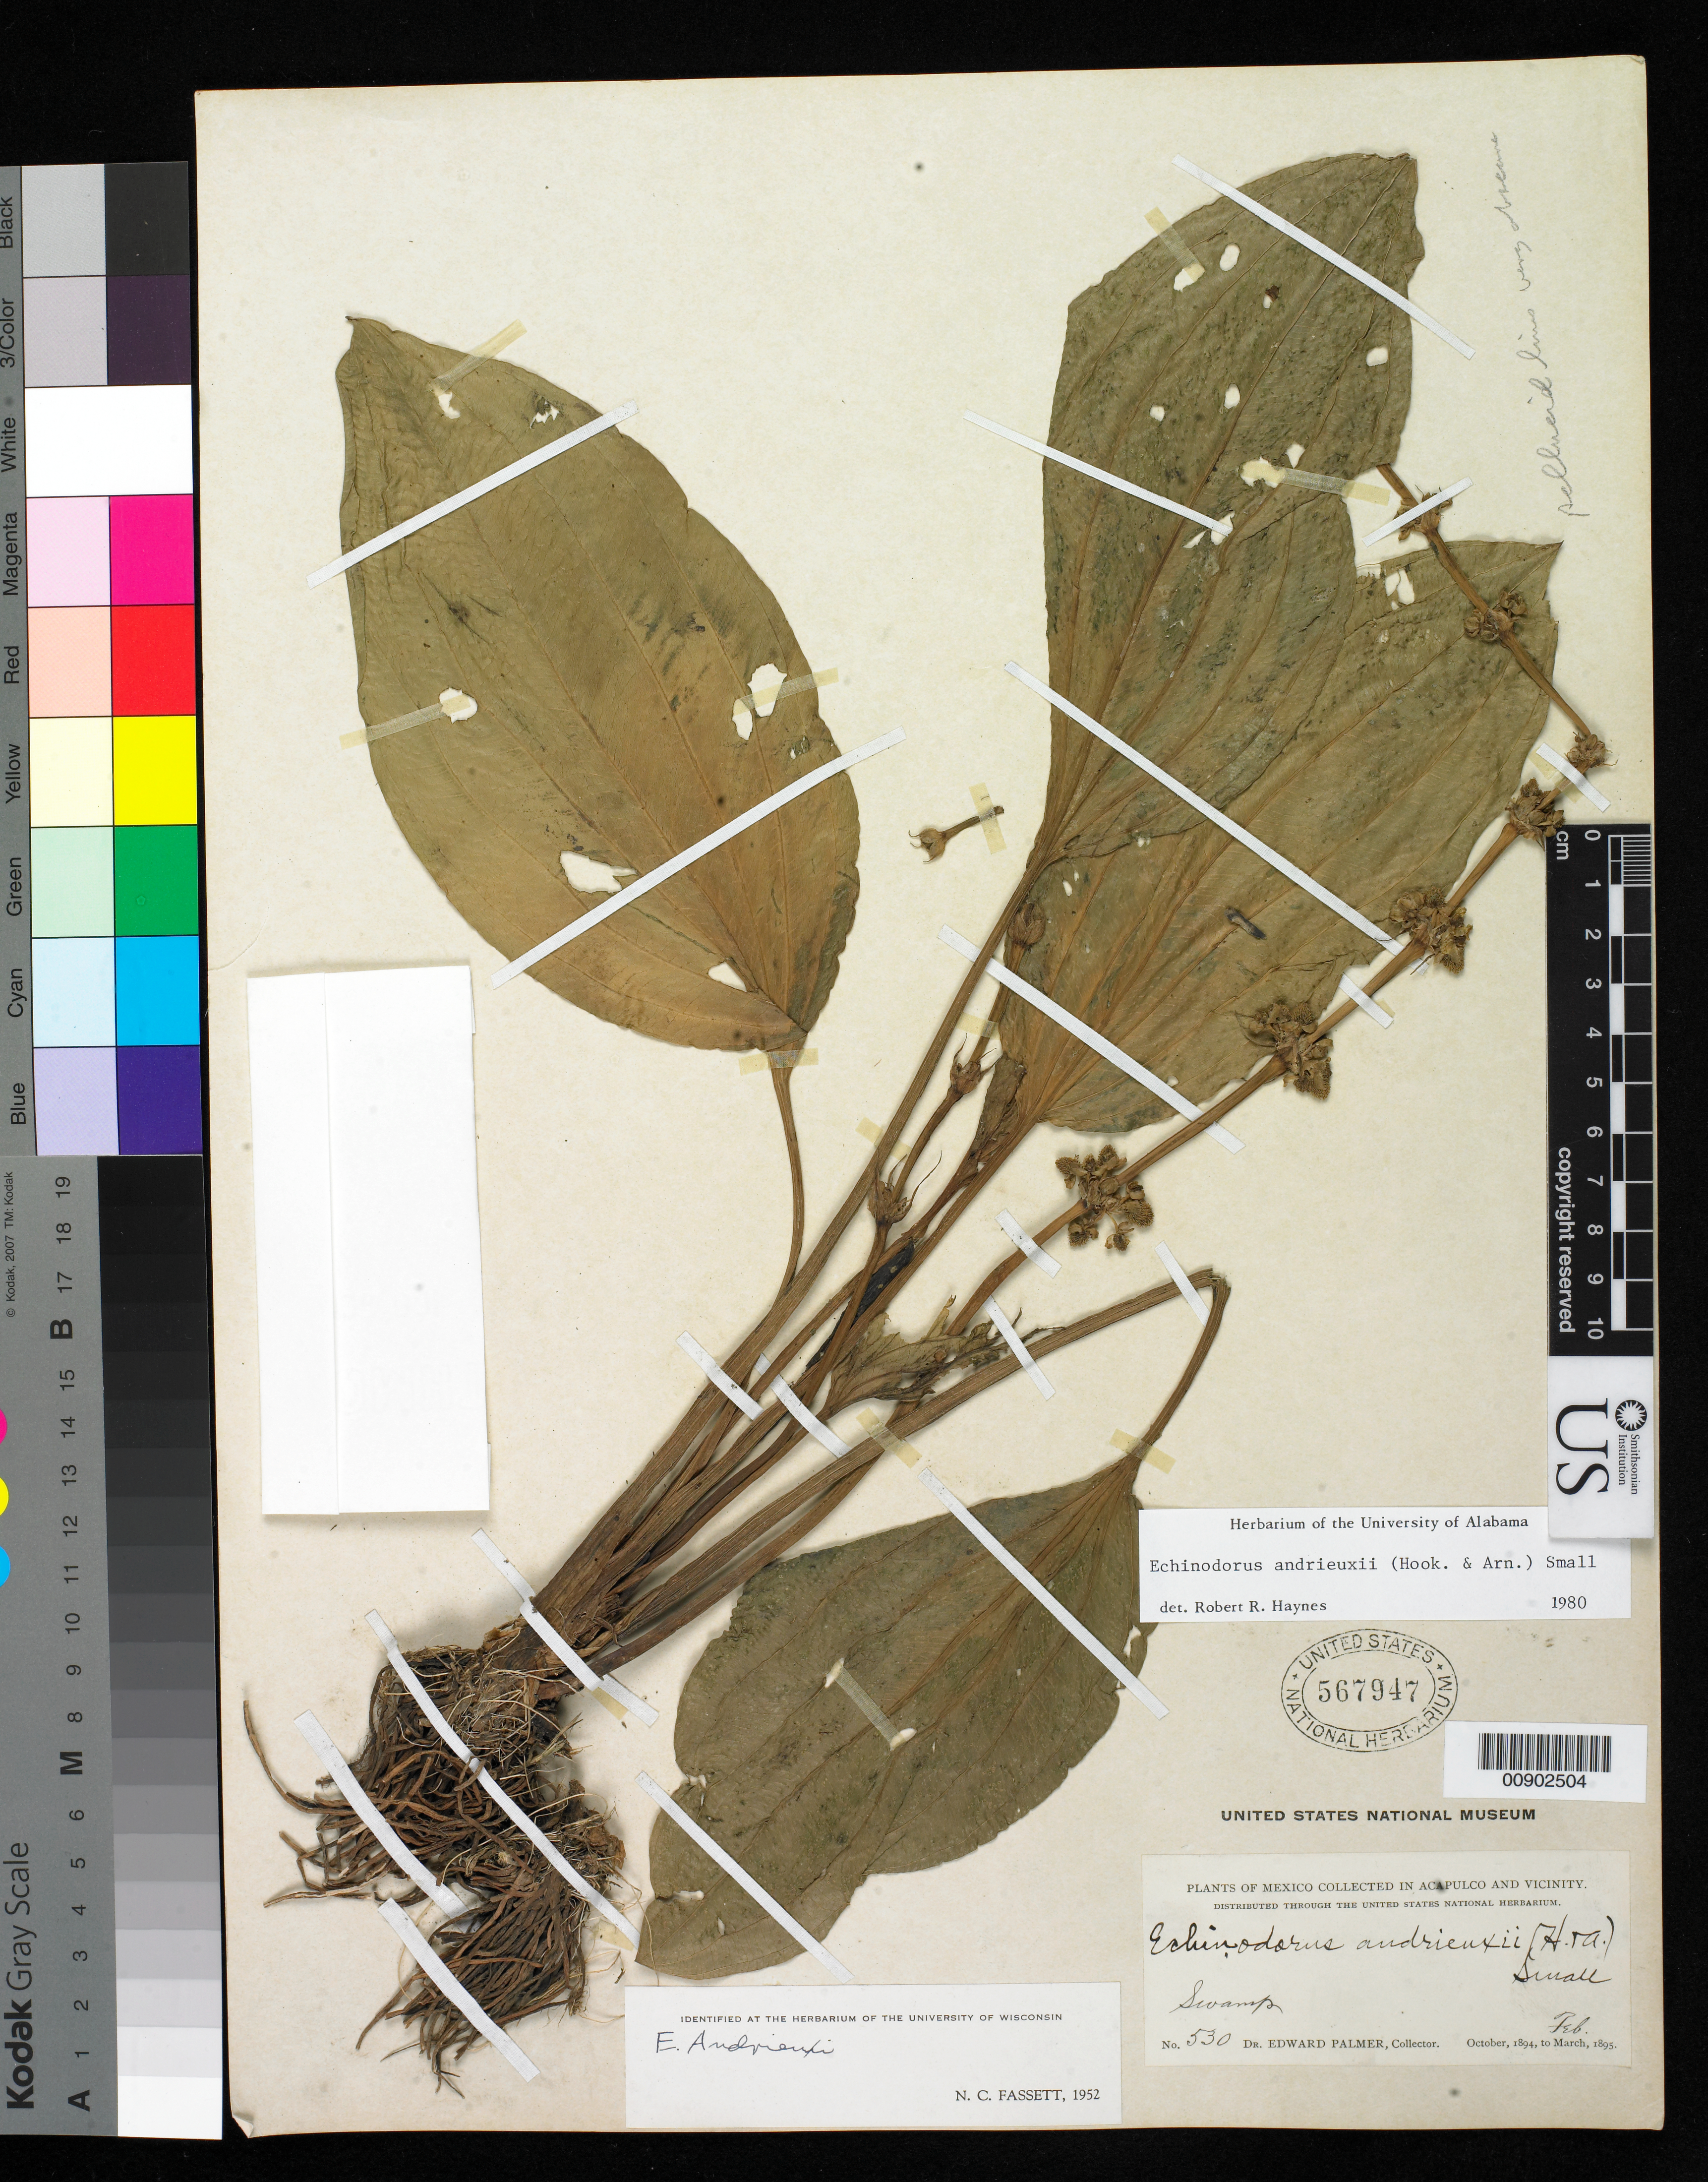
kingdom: Plantae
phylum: Tracheophyta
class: Liliopsida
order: Alismatales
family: Alismataceae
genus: Echinodorus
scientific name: Echinodorus andrieuxii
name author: (Hook. & Arn.) Small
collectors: E. Palmer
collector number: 530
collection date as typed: Oct 1894 to -- Feb 1895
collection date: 1894-10/1895-02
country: Mexico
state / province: Guerrero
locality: Acapulco, Guerrero and vicinity.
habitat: Swamp.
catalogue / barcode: US 567947